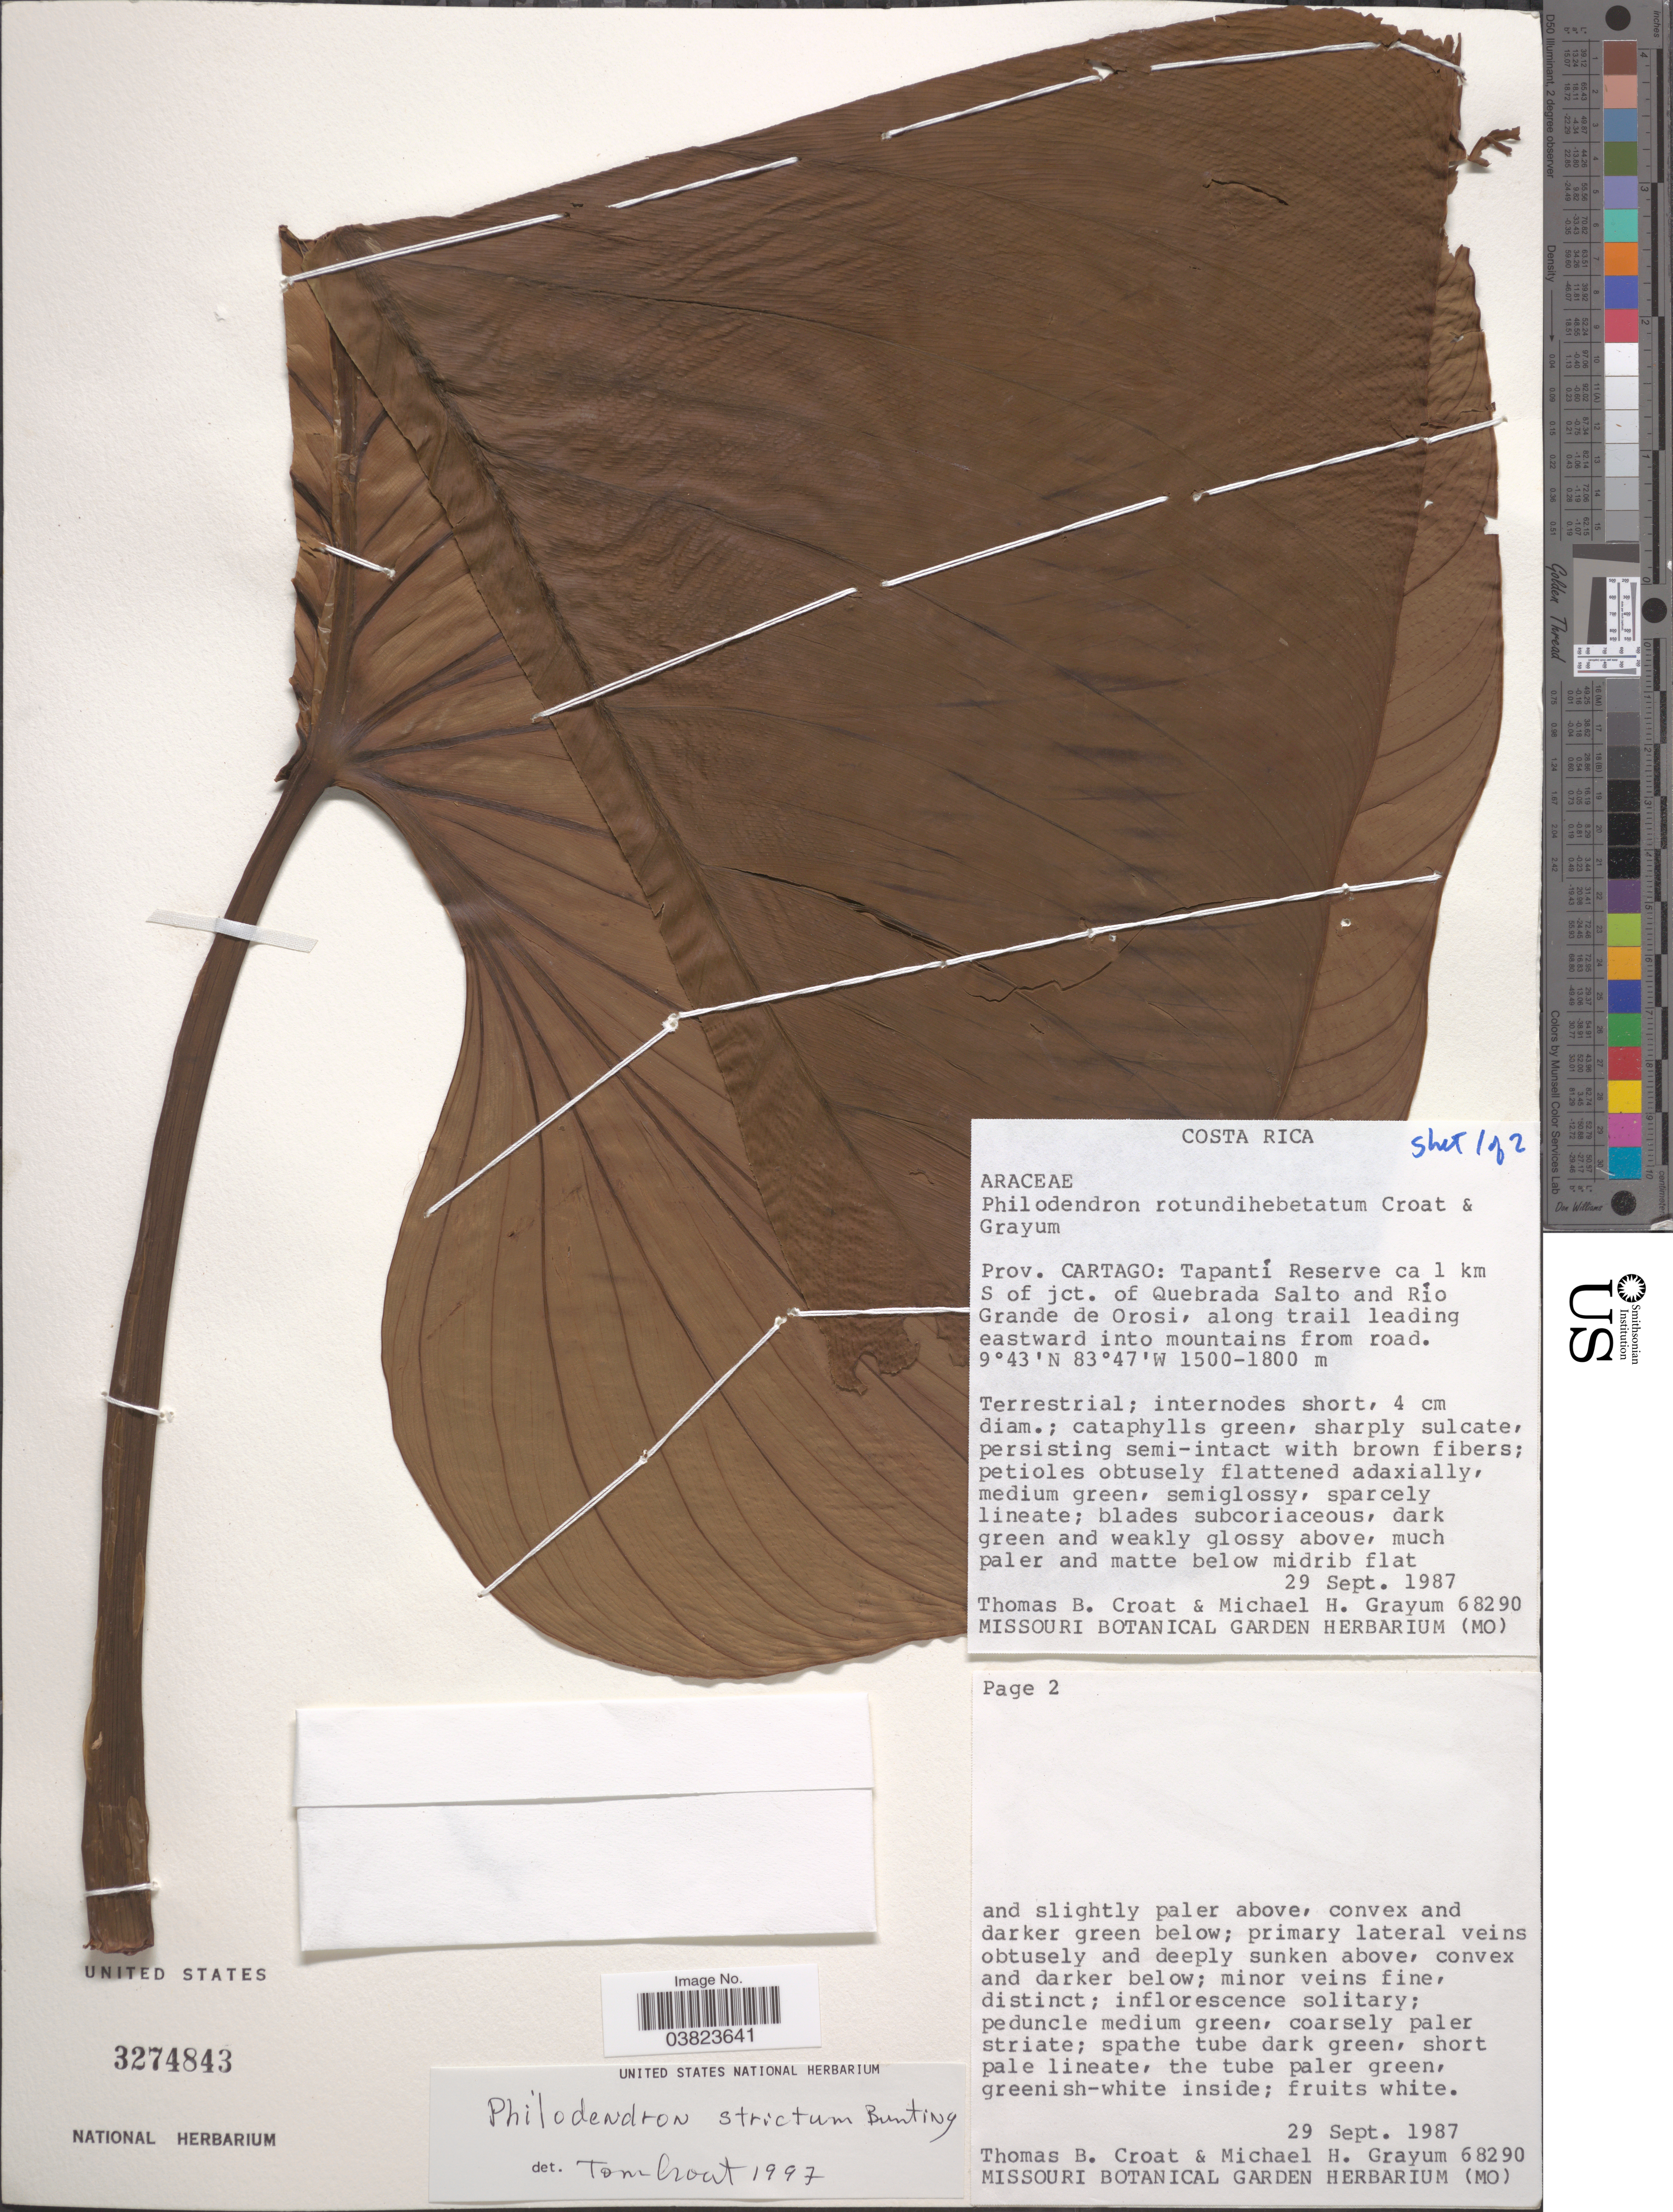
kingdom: Plantae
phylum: Tracheophyta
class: Liliopsida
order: Alismatales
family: Araceae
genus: Philodendron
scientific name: Philodendron strictum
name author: G.S. Bunting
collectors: T. B. Croat & M. H. Grayum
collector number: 68290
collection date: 1987-09-29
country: Costa Rica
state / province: Cartago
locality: Tapanti Reserve ca 1 km S of jct. of Quebrada Salto and Rio Grande de Orosi, along trail leading eastward into mountains from road.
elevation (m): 1500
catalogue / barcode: US 3274843